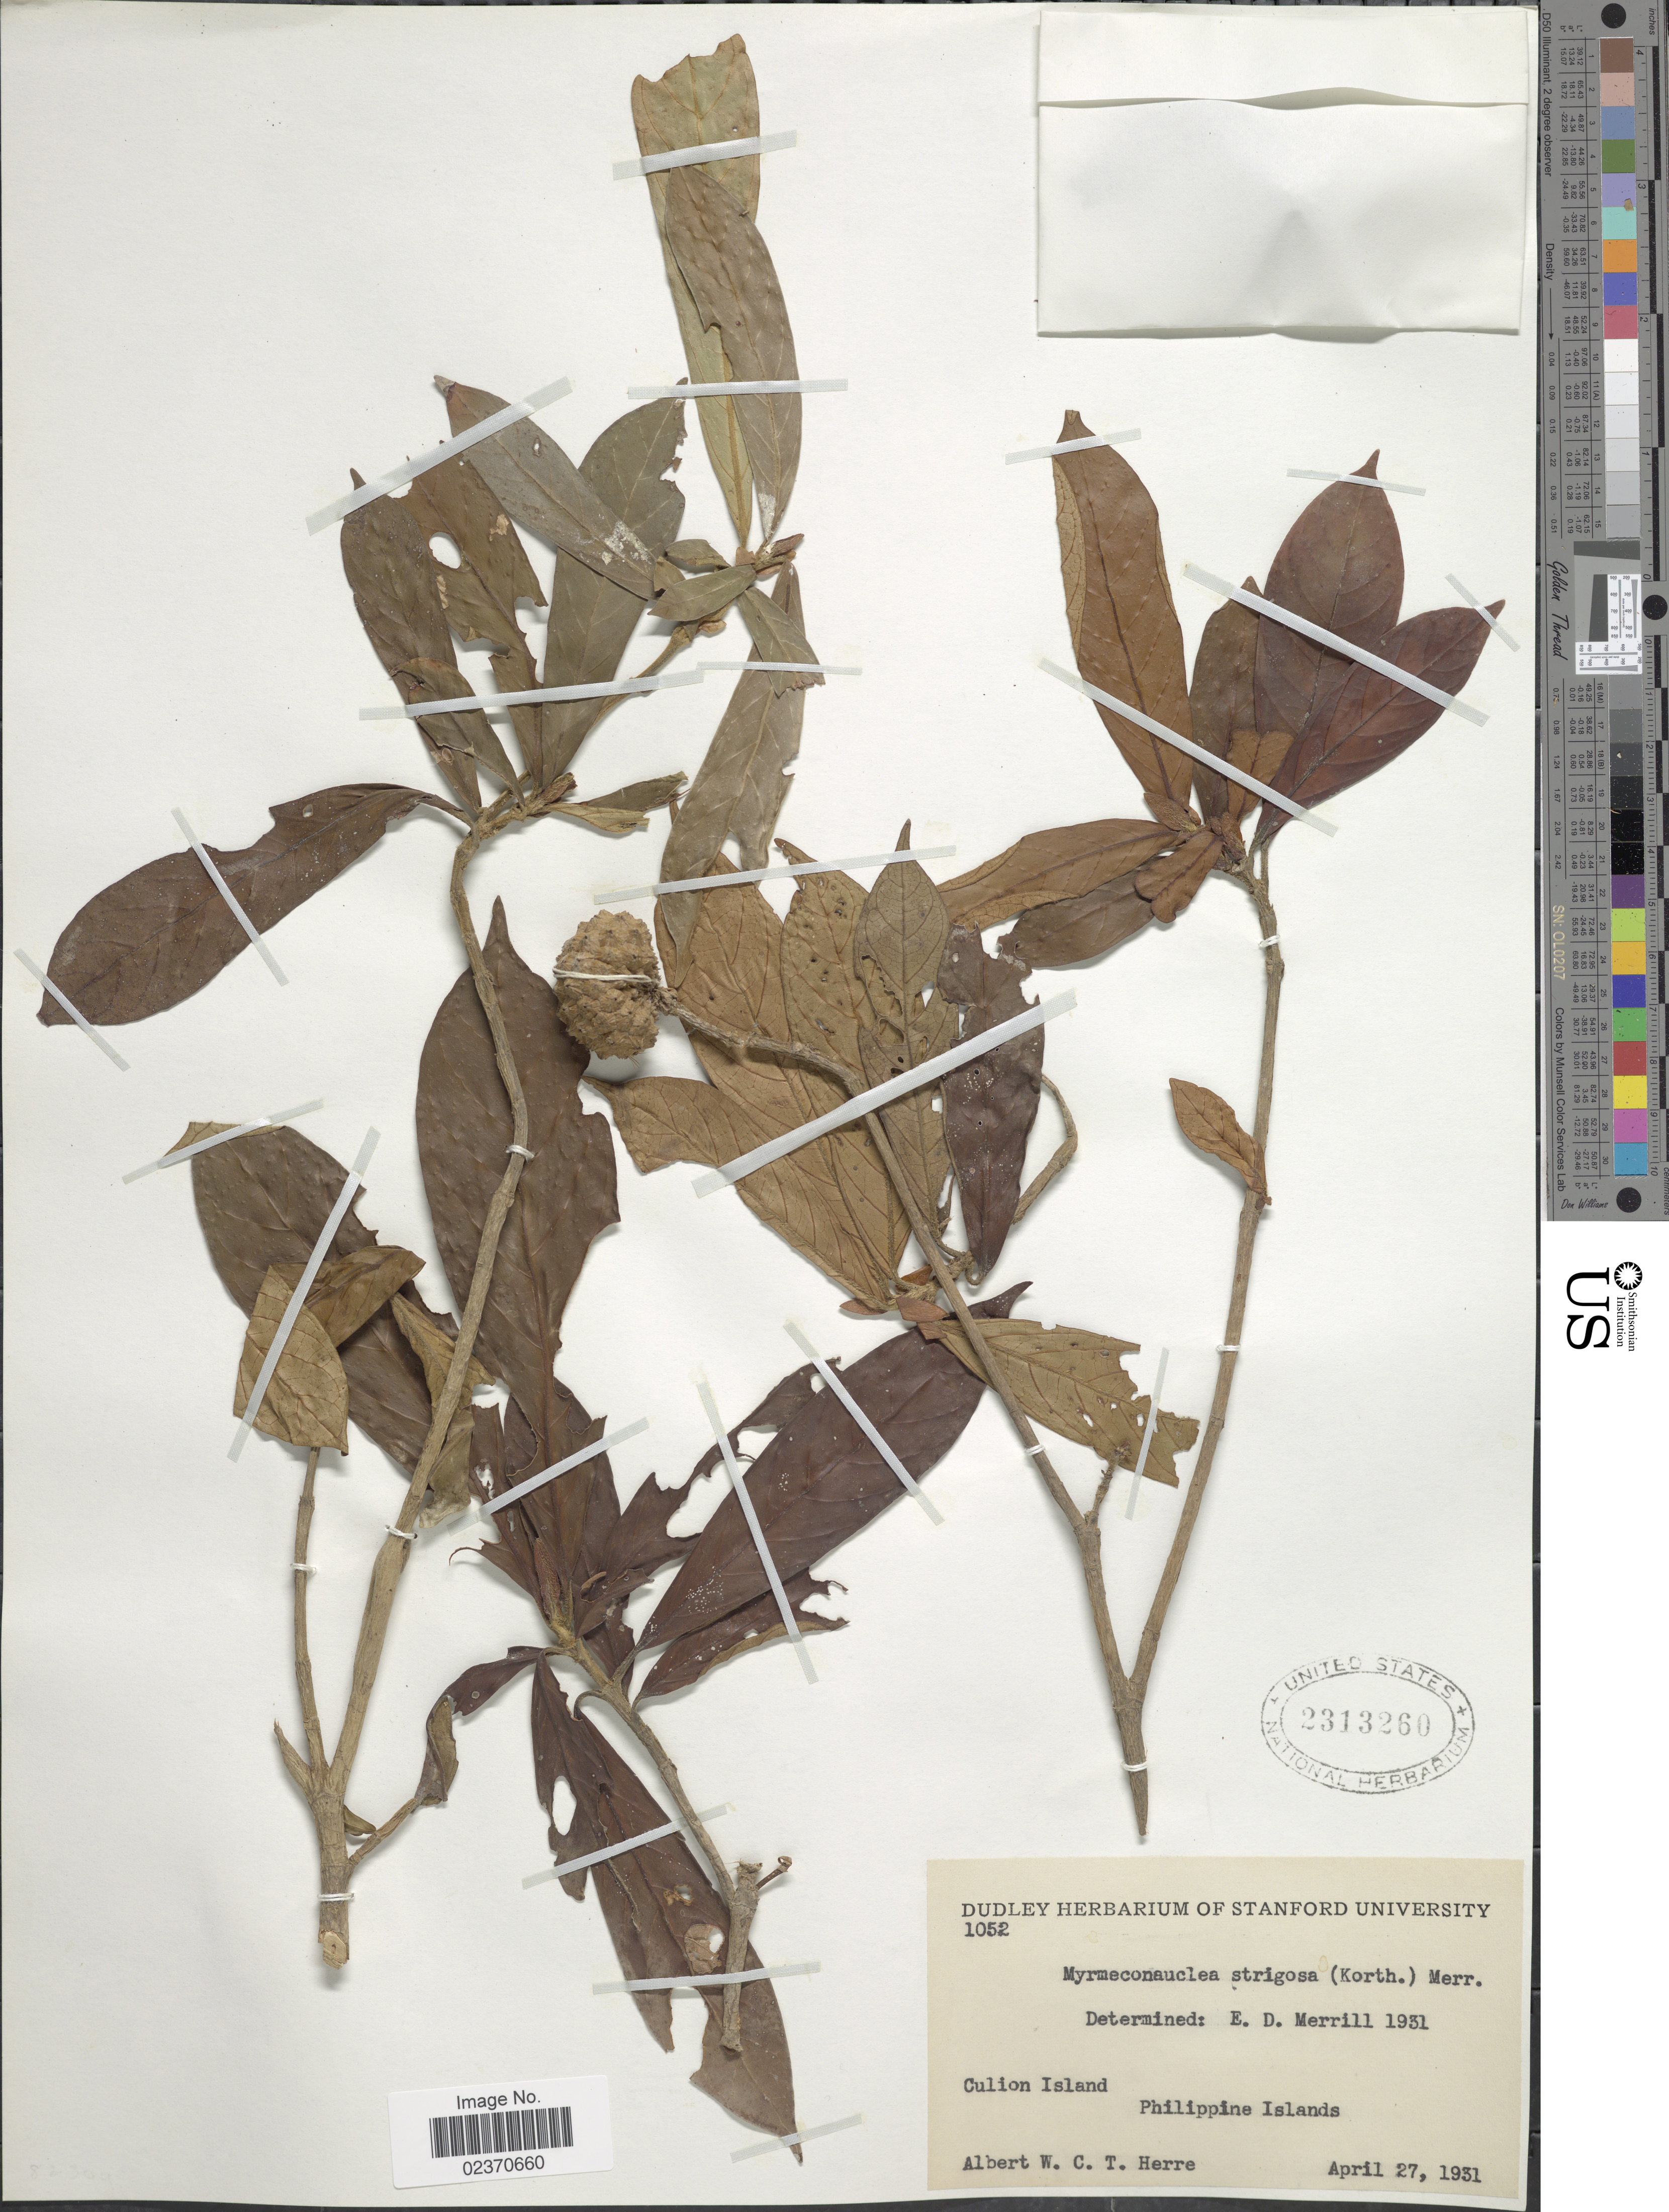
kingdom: Plantae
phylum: Tracheophyta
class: Magnoliopsida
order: Gentianales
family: Rubiaceae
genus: Myrmeconauclea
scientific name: Myrmeconauclea strigosa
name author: (Korth.) Merr.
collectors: A. W. Herre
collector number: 1052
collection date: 1931-04-27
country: Philippines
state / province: Mimaropa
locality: Culion Island, Philippine Islands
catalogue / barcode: US 2313260